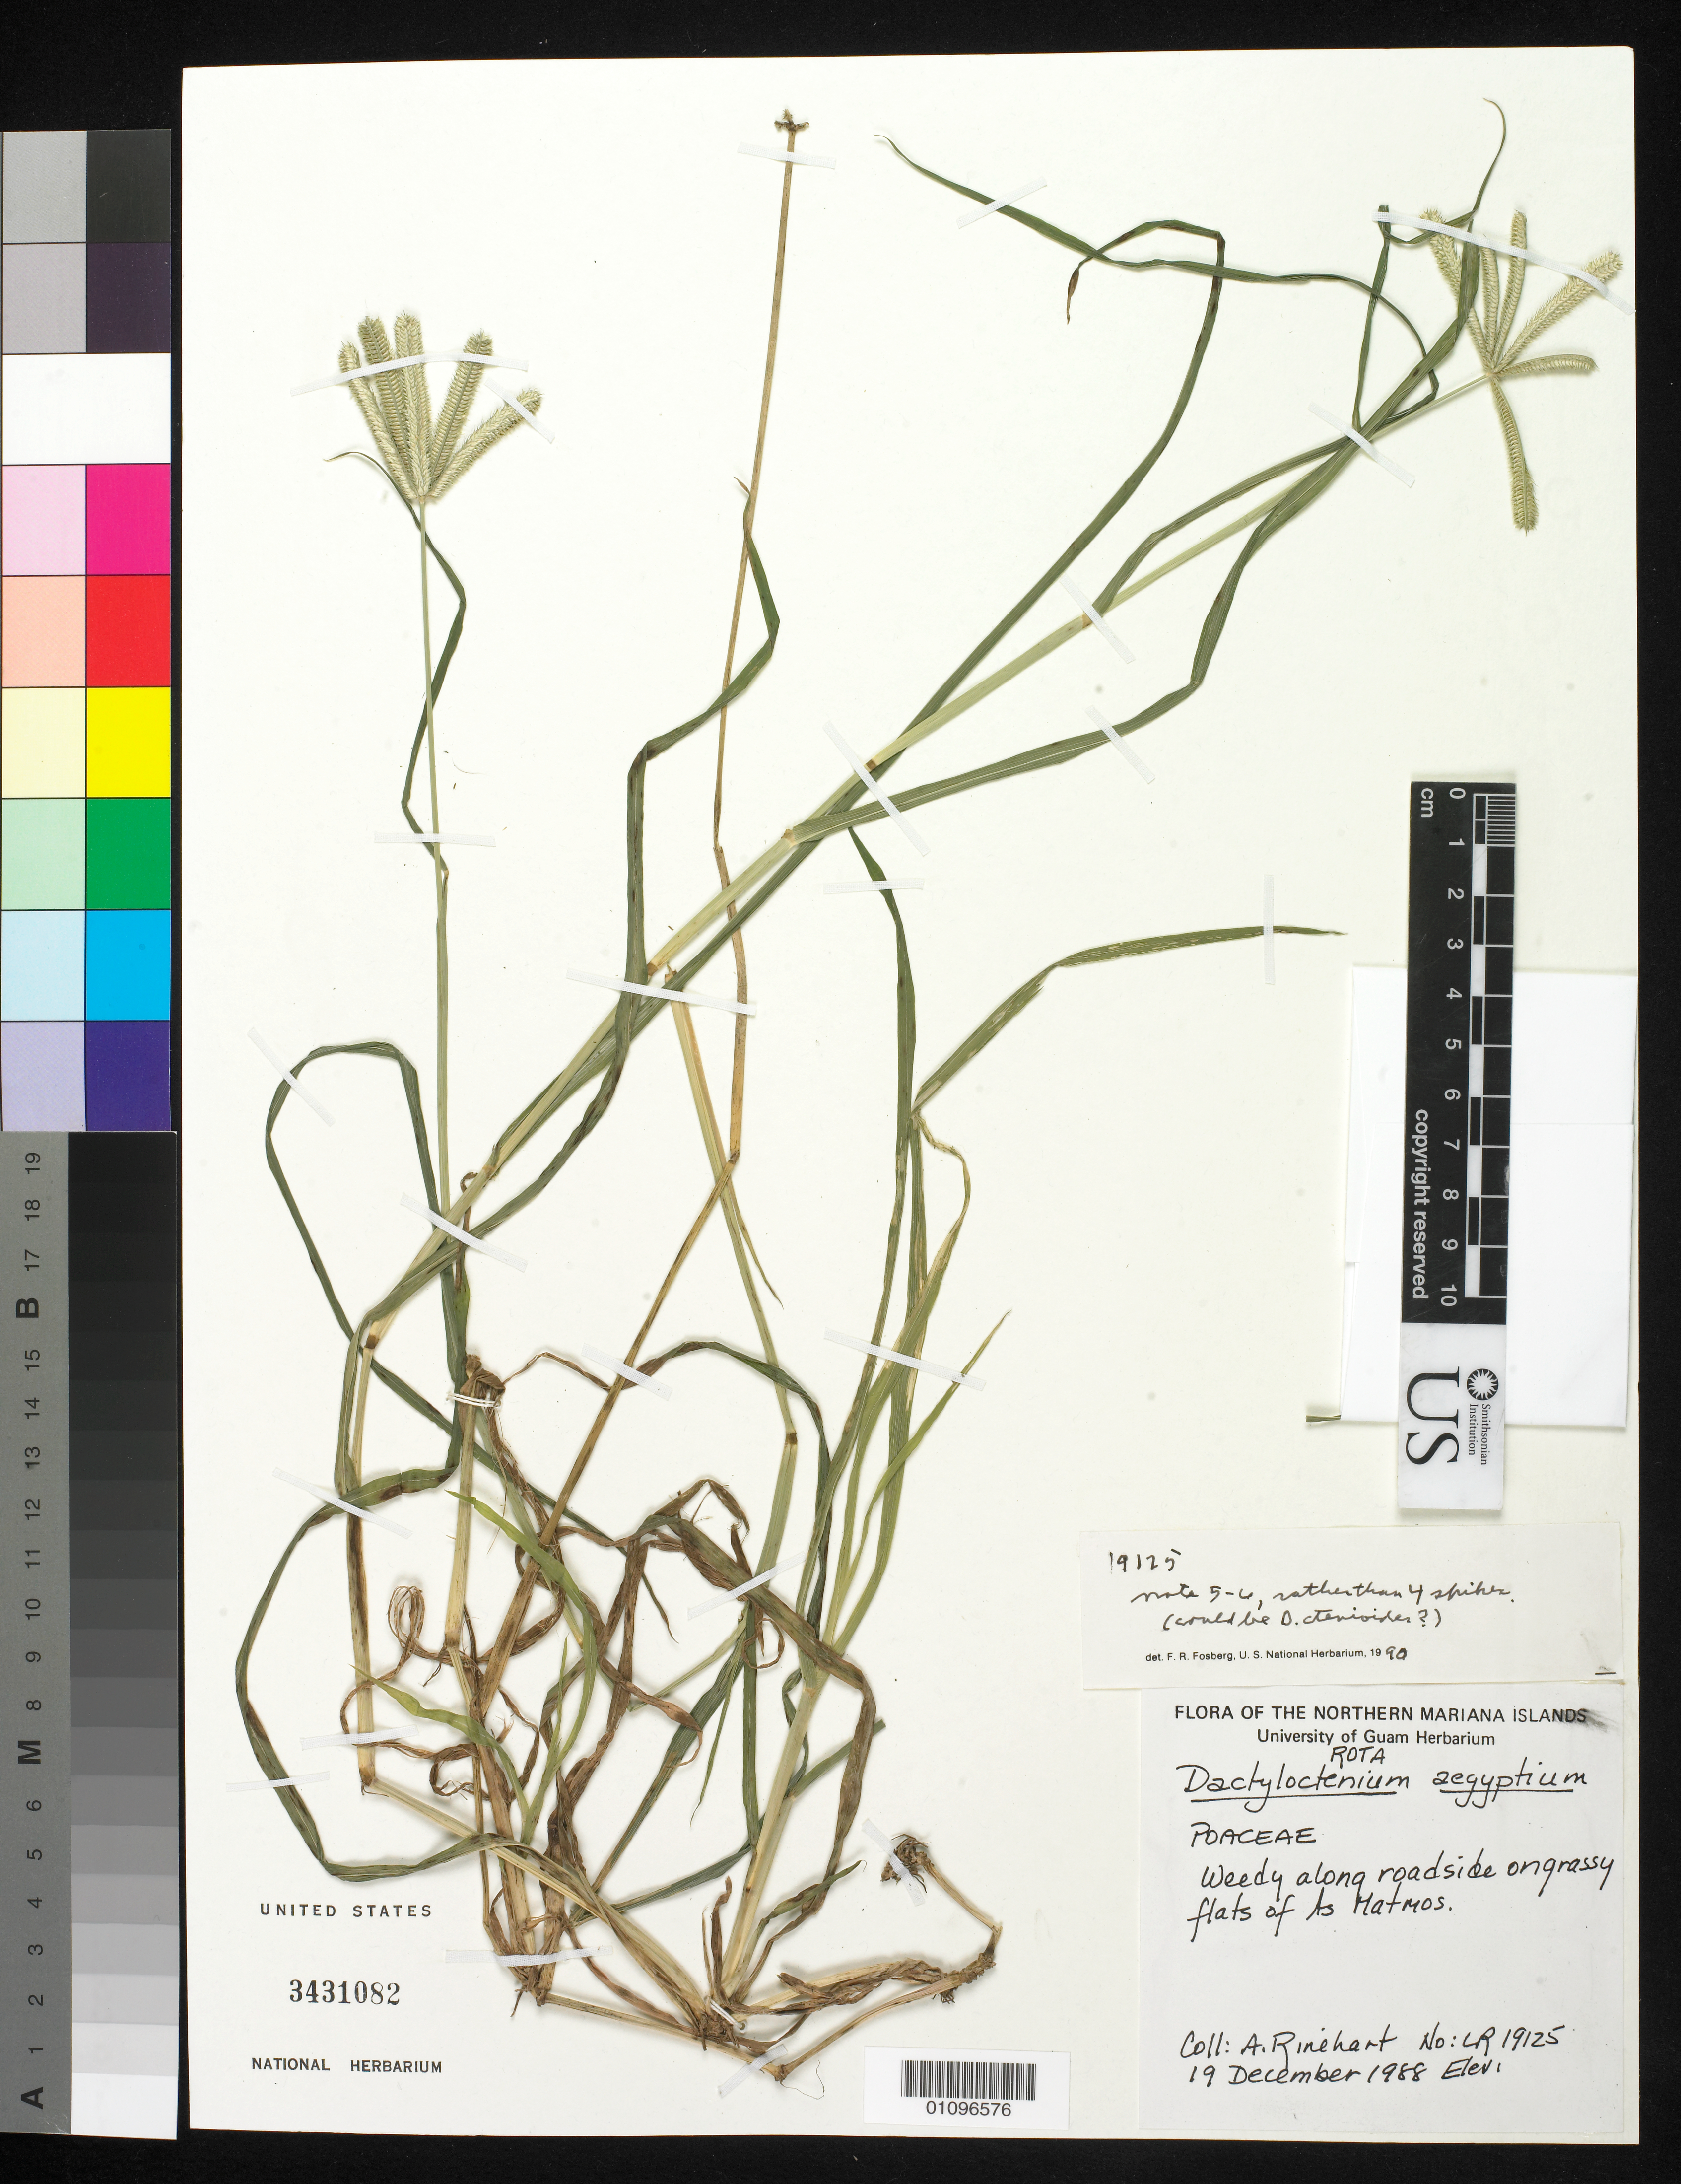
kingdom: Plantae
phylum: Tracheophyta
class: Liliopsida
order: Poales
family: Poaceae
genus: Dactyloctenium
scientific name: Dactyloctenium aegyptium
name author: (L.) Willd.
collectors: A. Rinehart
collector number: LR19125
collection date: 1988-12-19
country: Guam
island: Guam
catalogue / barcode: US 3431082